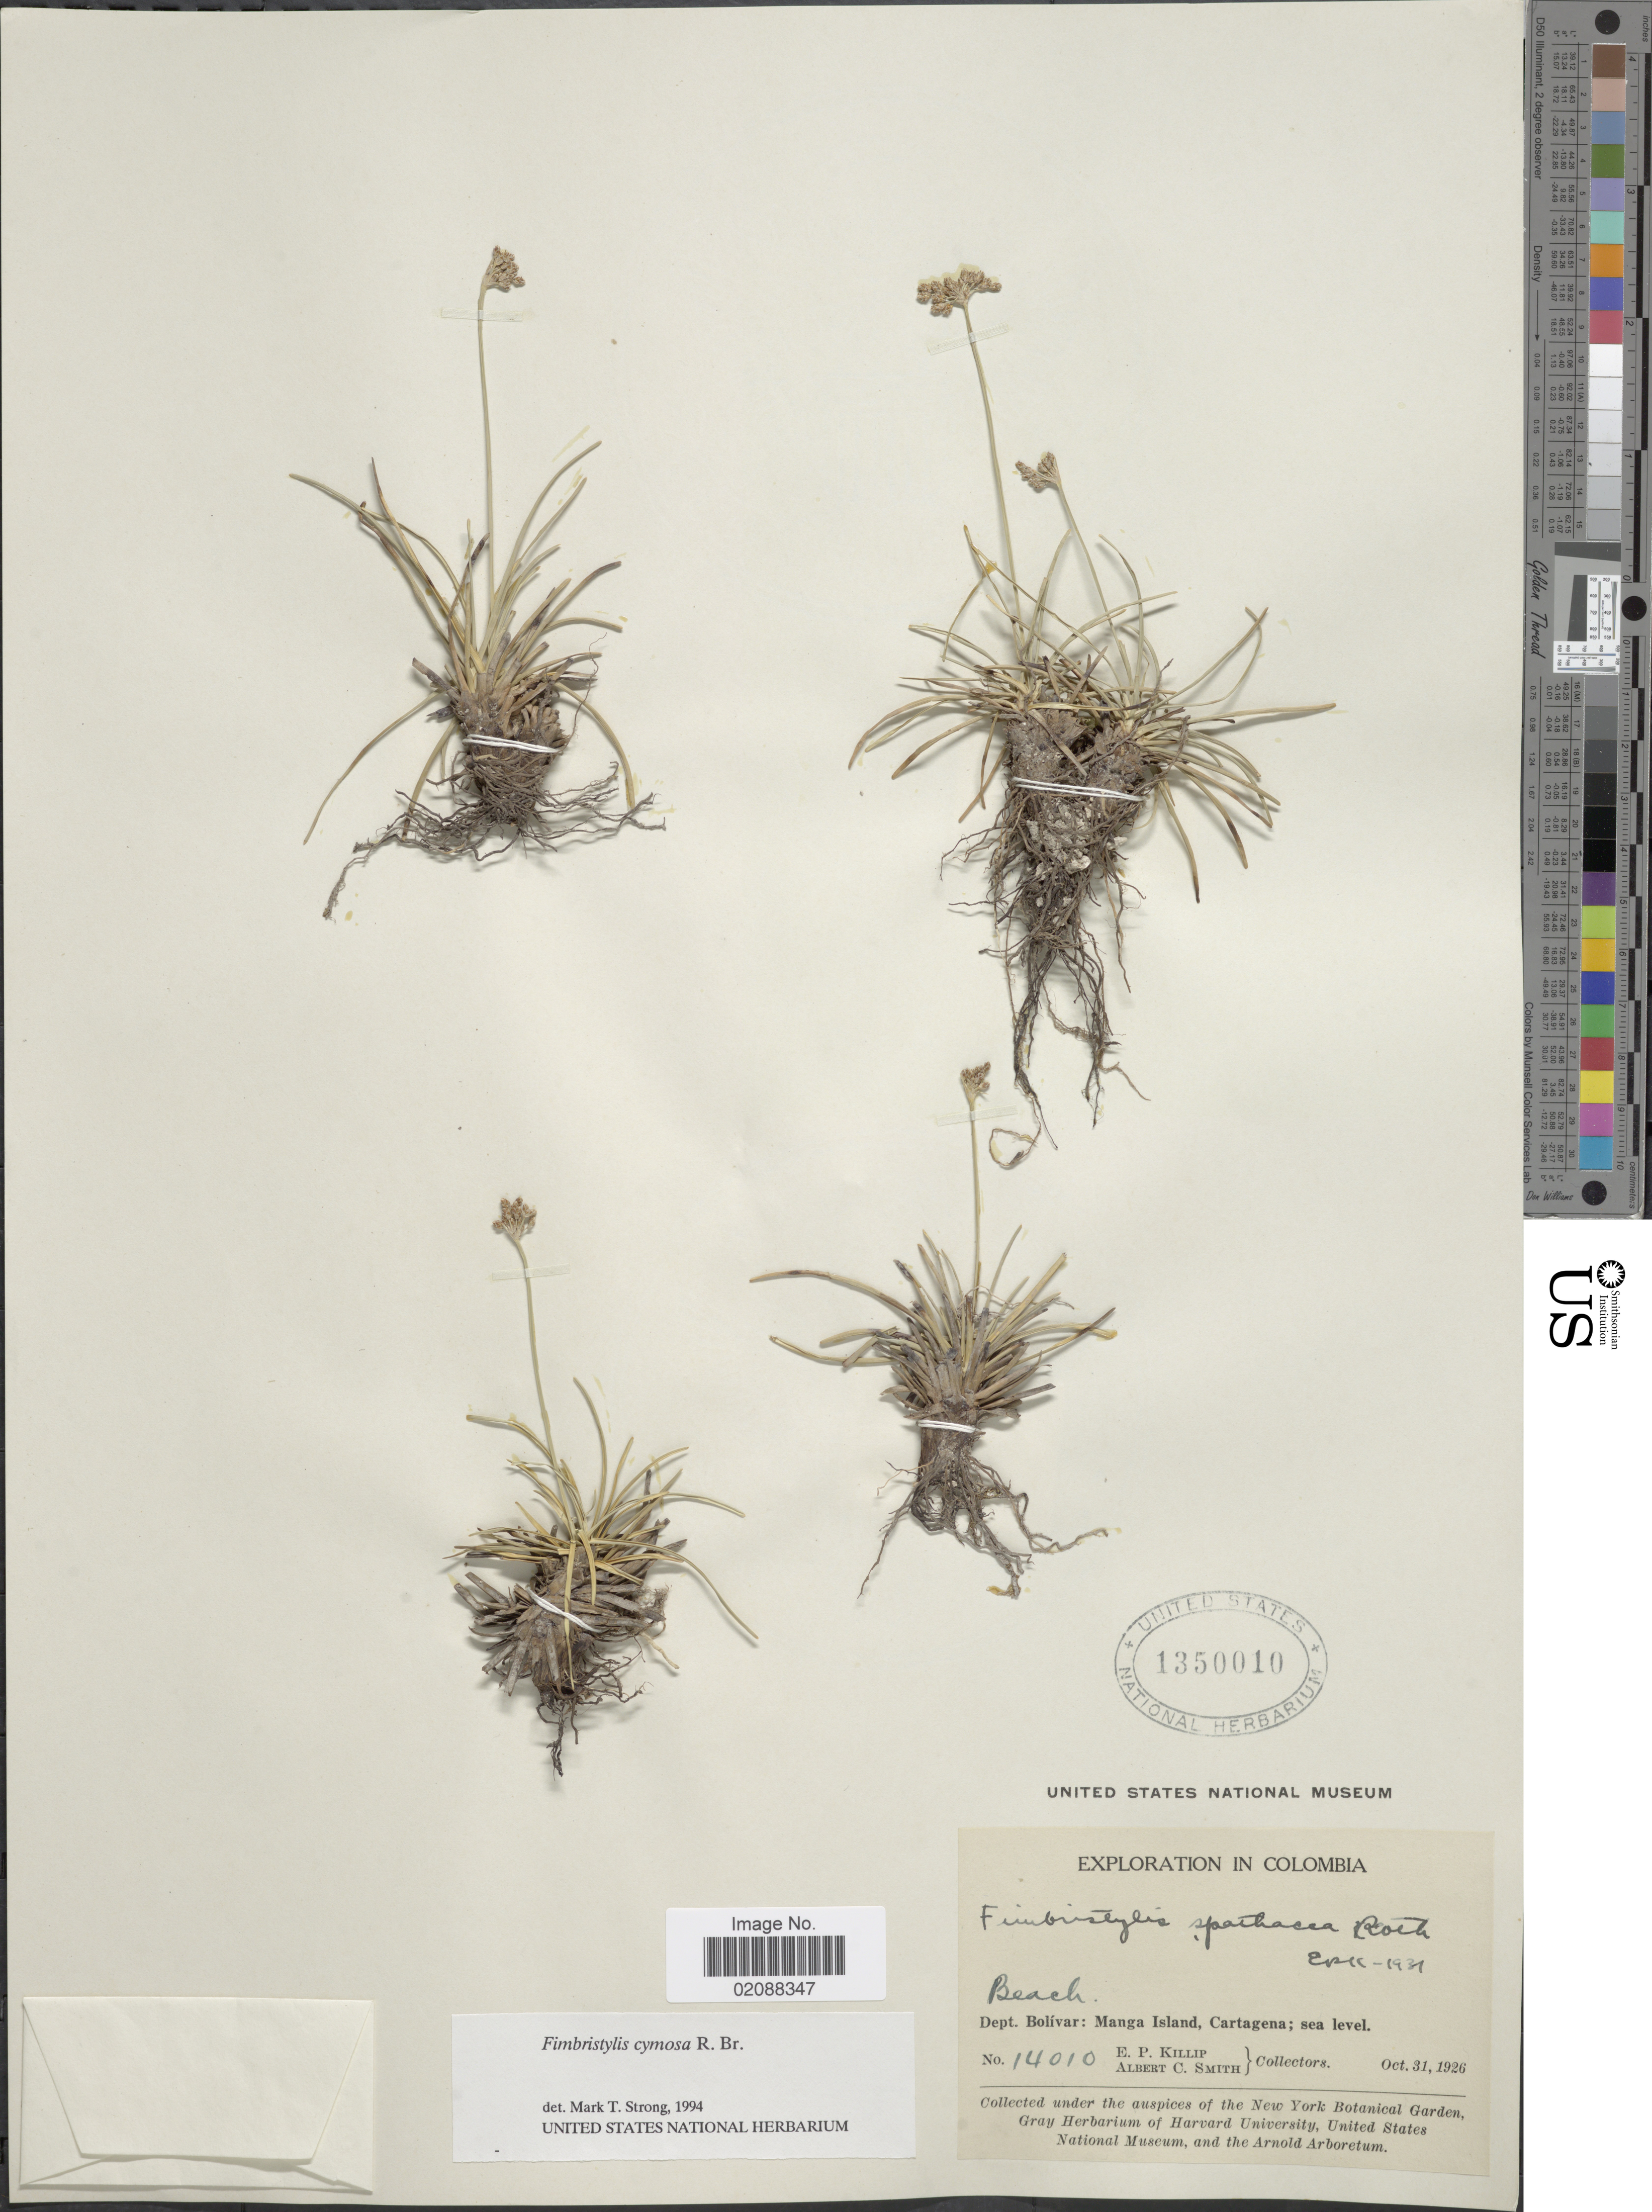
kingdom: Plantae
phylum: Tracheophyta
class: Liliopsida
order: Poales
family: Cyperaceae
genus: Fimbristylis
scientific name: Fimbristylis cymosa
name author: R. Br.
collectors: E. P. Killip & A. C. Smith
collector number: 14010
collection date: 1926-10-31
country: Colombia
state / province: Bolívar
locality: Manga Island, Cartagena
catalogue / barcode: US 1350010